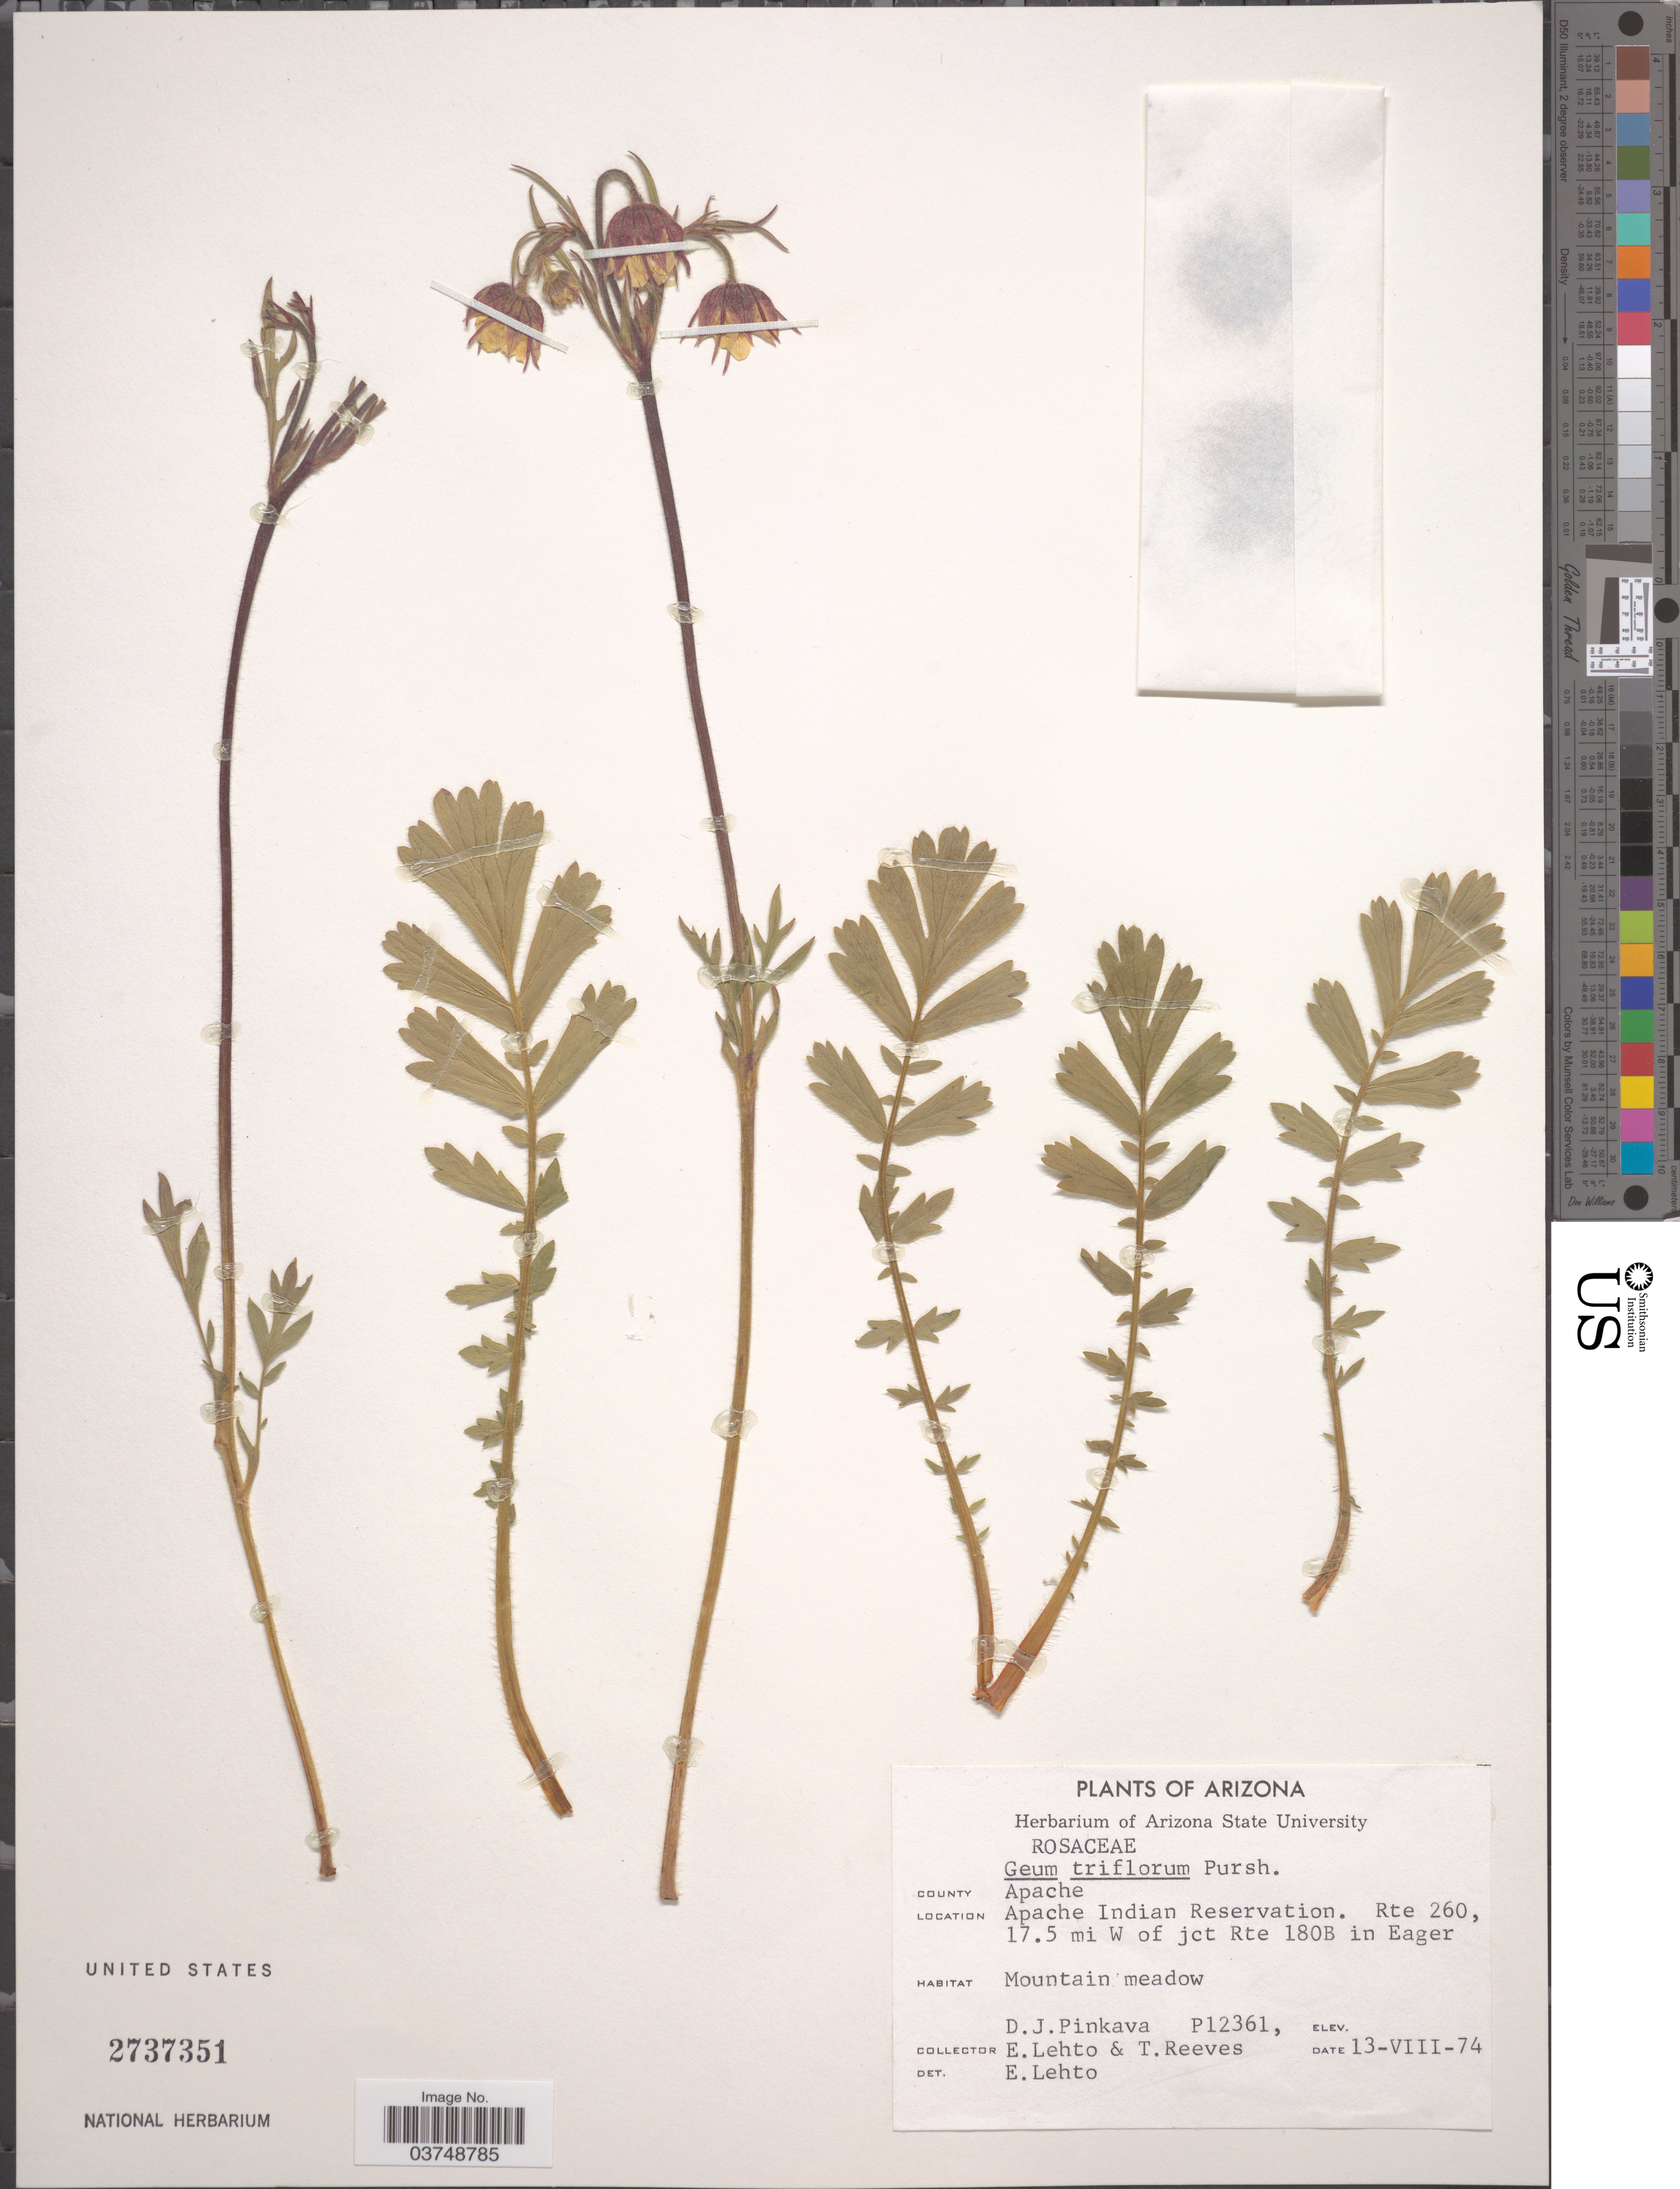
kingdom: Plantae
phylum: Tracheophyta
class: Magnoliopsida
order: Rosales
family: Rosaceae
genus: Geum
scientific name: Geum triflorum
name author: Pursh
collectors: D. J. Pinkava, E. Lehto & T. Reeves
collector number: P12361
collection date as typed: Transcribed d/m/y: 13/8/74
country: United States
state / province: Arizona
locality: County Apache. Apache Indian reservation. Rte 260, 17.5 mi W of jct Rte 180B in Eager.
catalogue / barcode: US 2737351